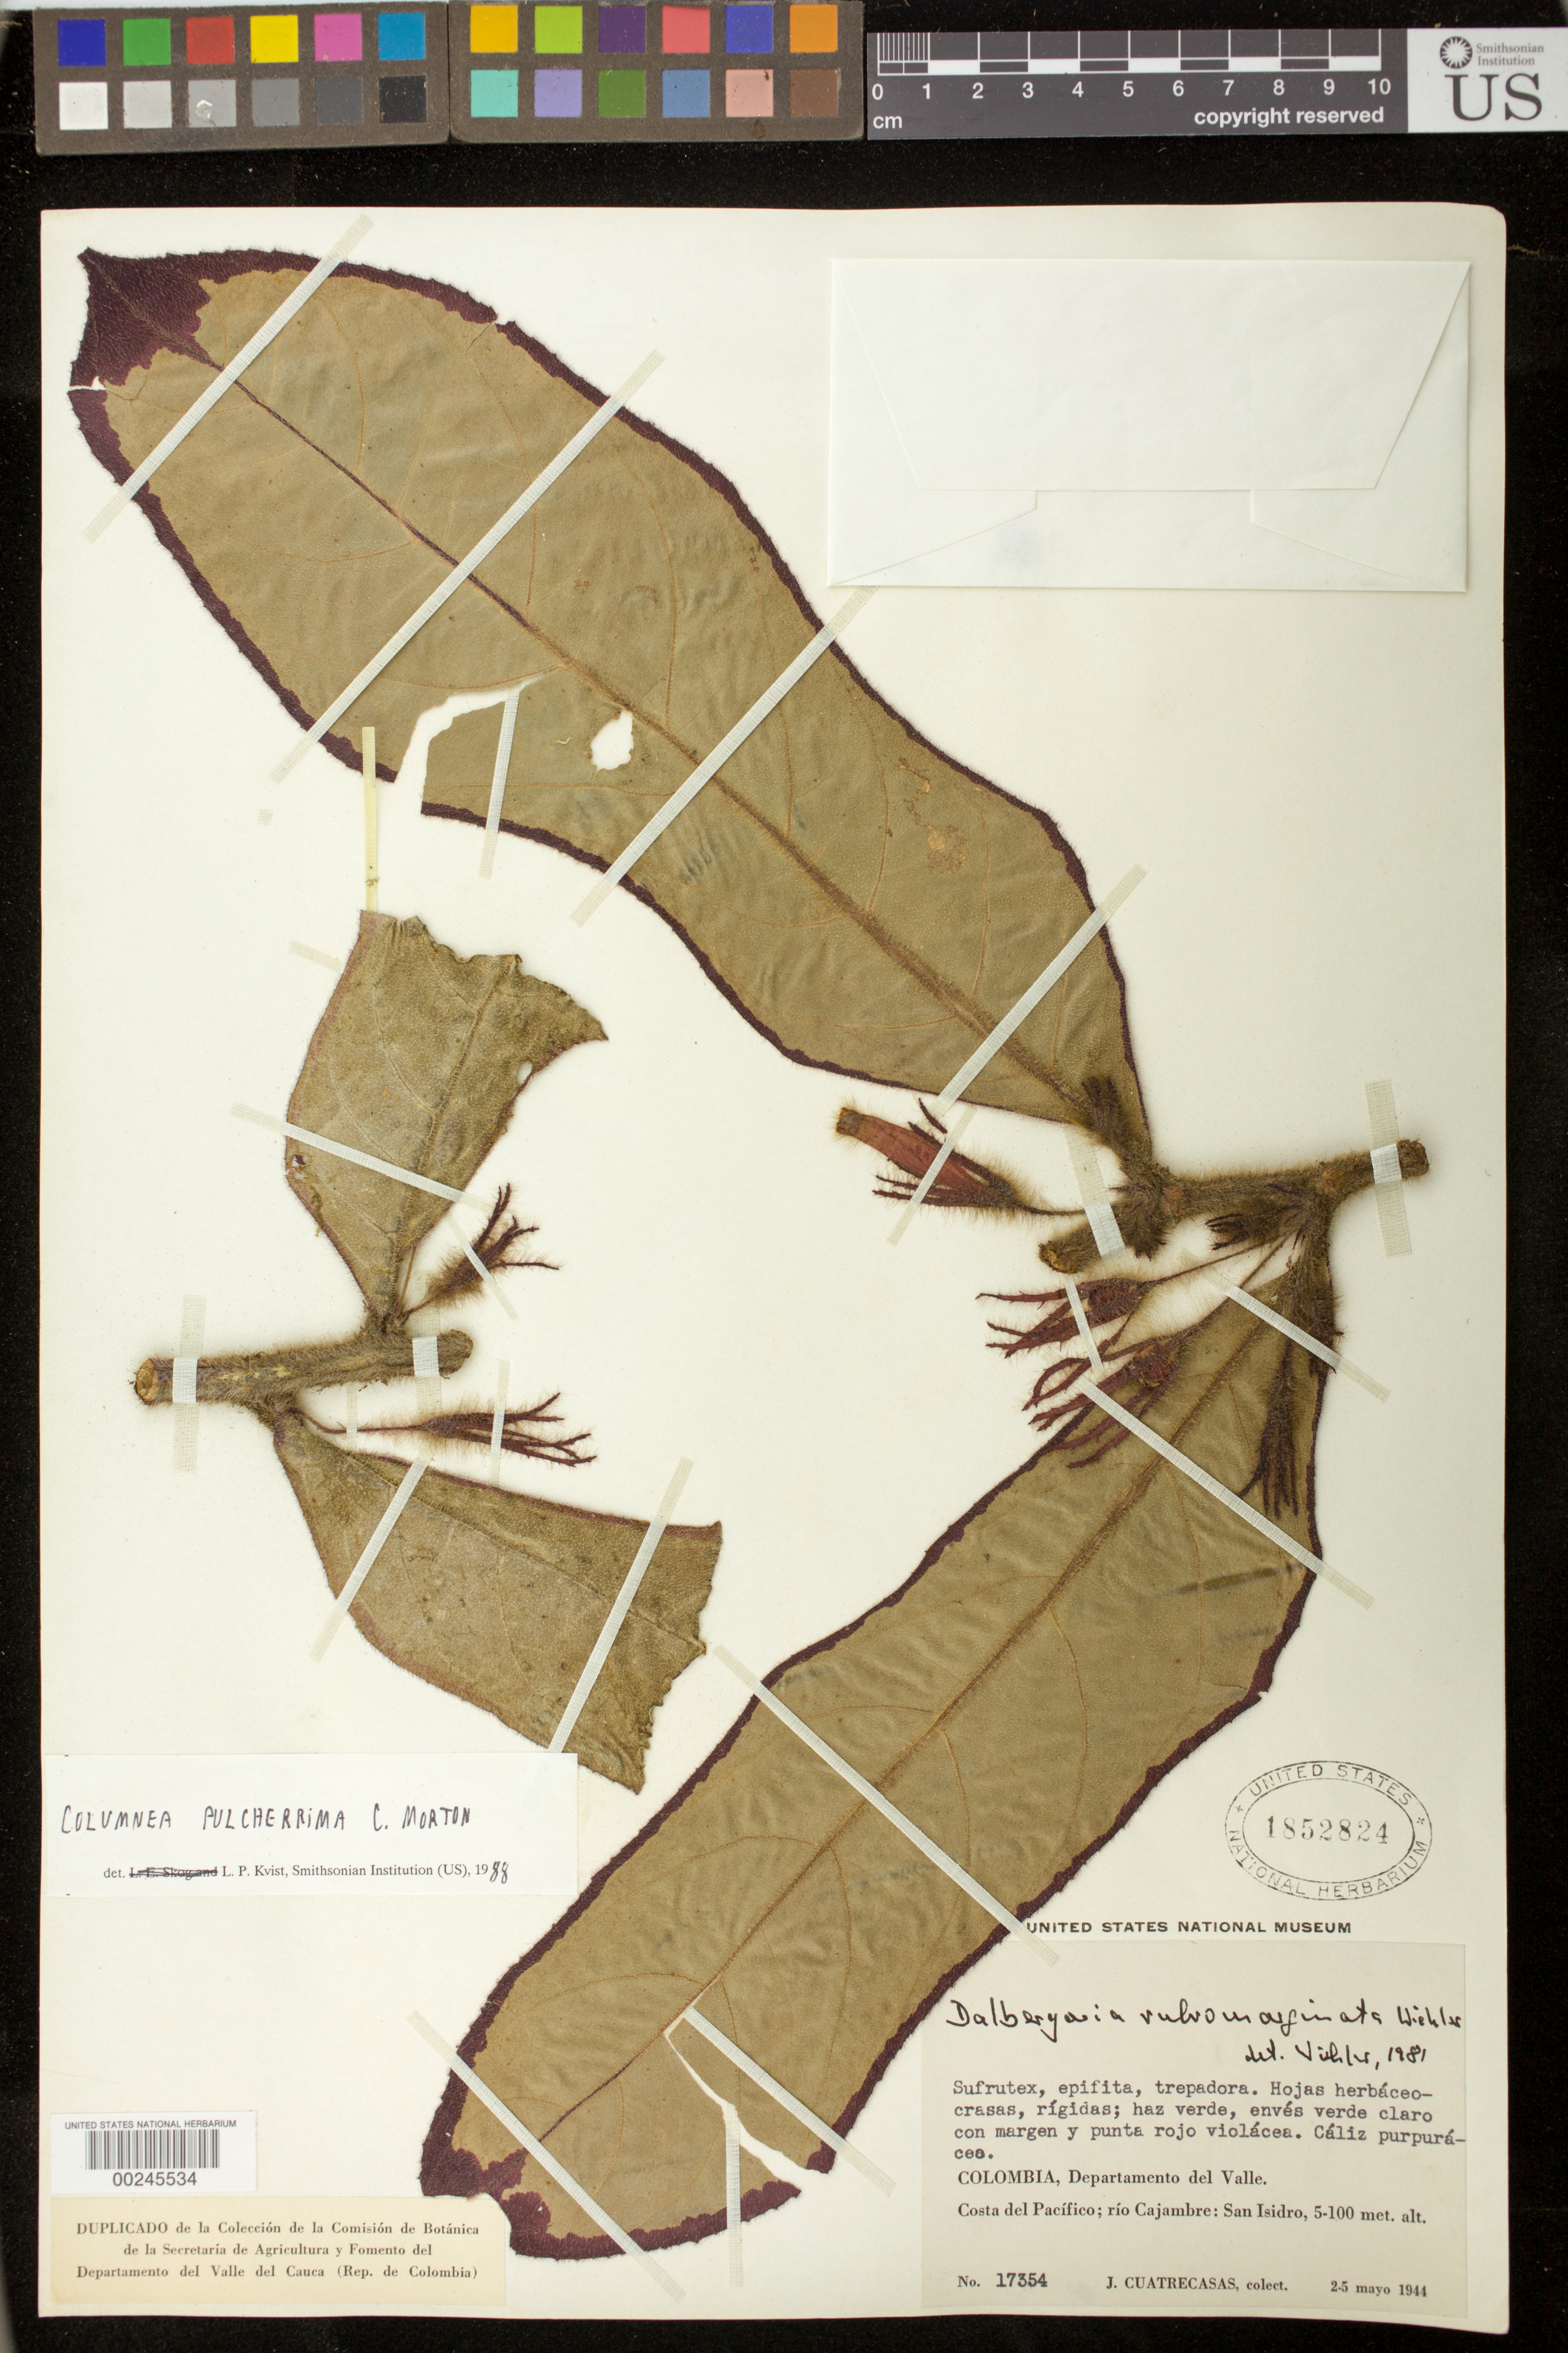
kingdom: Plantae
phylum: Tracheophyta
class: Magnoliopsida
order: Lamiales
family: Gesneriaceae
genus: Columnea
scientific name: Columnea pulcherrima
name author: C.V. Morton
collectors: J. Cuatrecasas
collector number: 17354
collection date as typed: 2-5 May 1944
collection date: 1944-05-02/1944-05-05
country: Colombia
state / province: Valle del Cauca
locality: Costa del Pacífico; río Cajambre: San Isidro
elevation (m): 5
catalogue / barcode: US 1852824